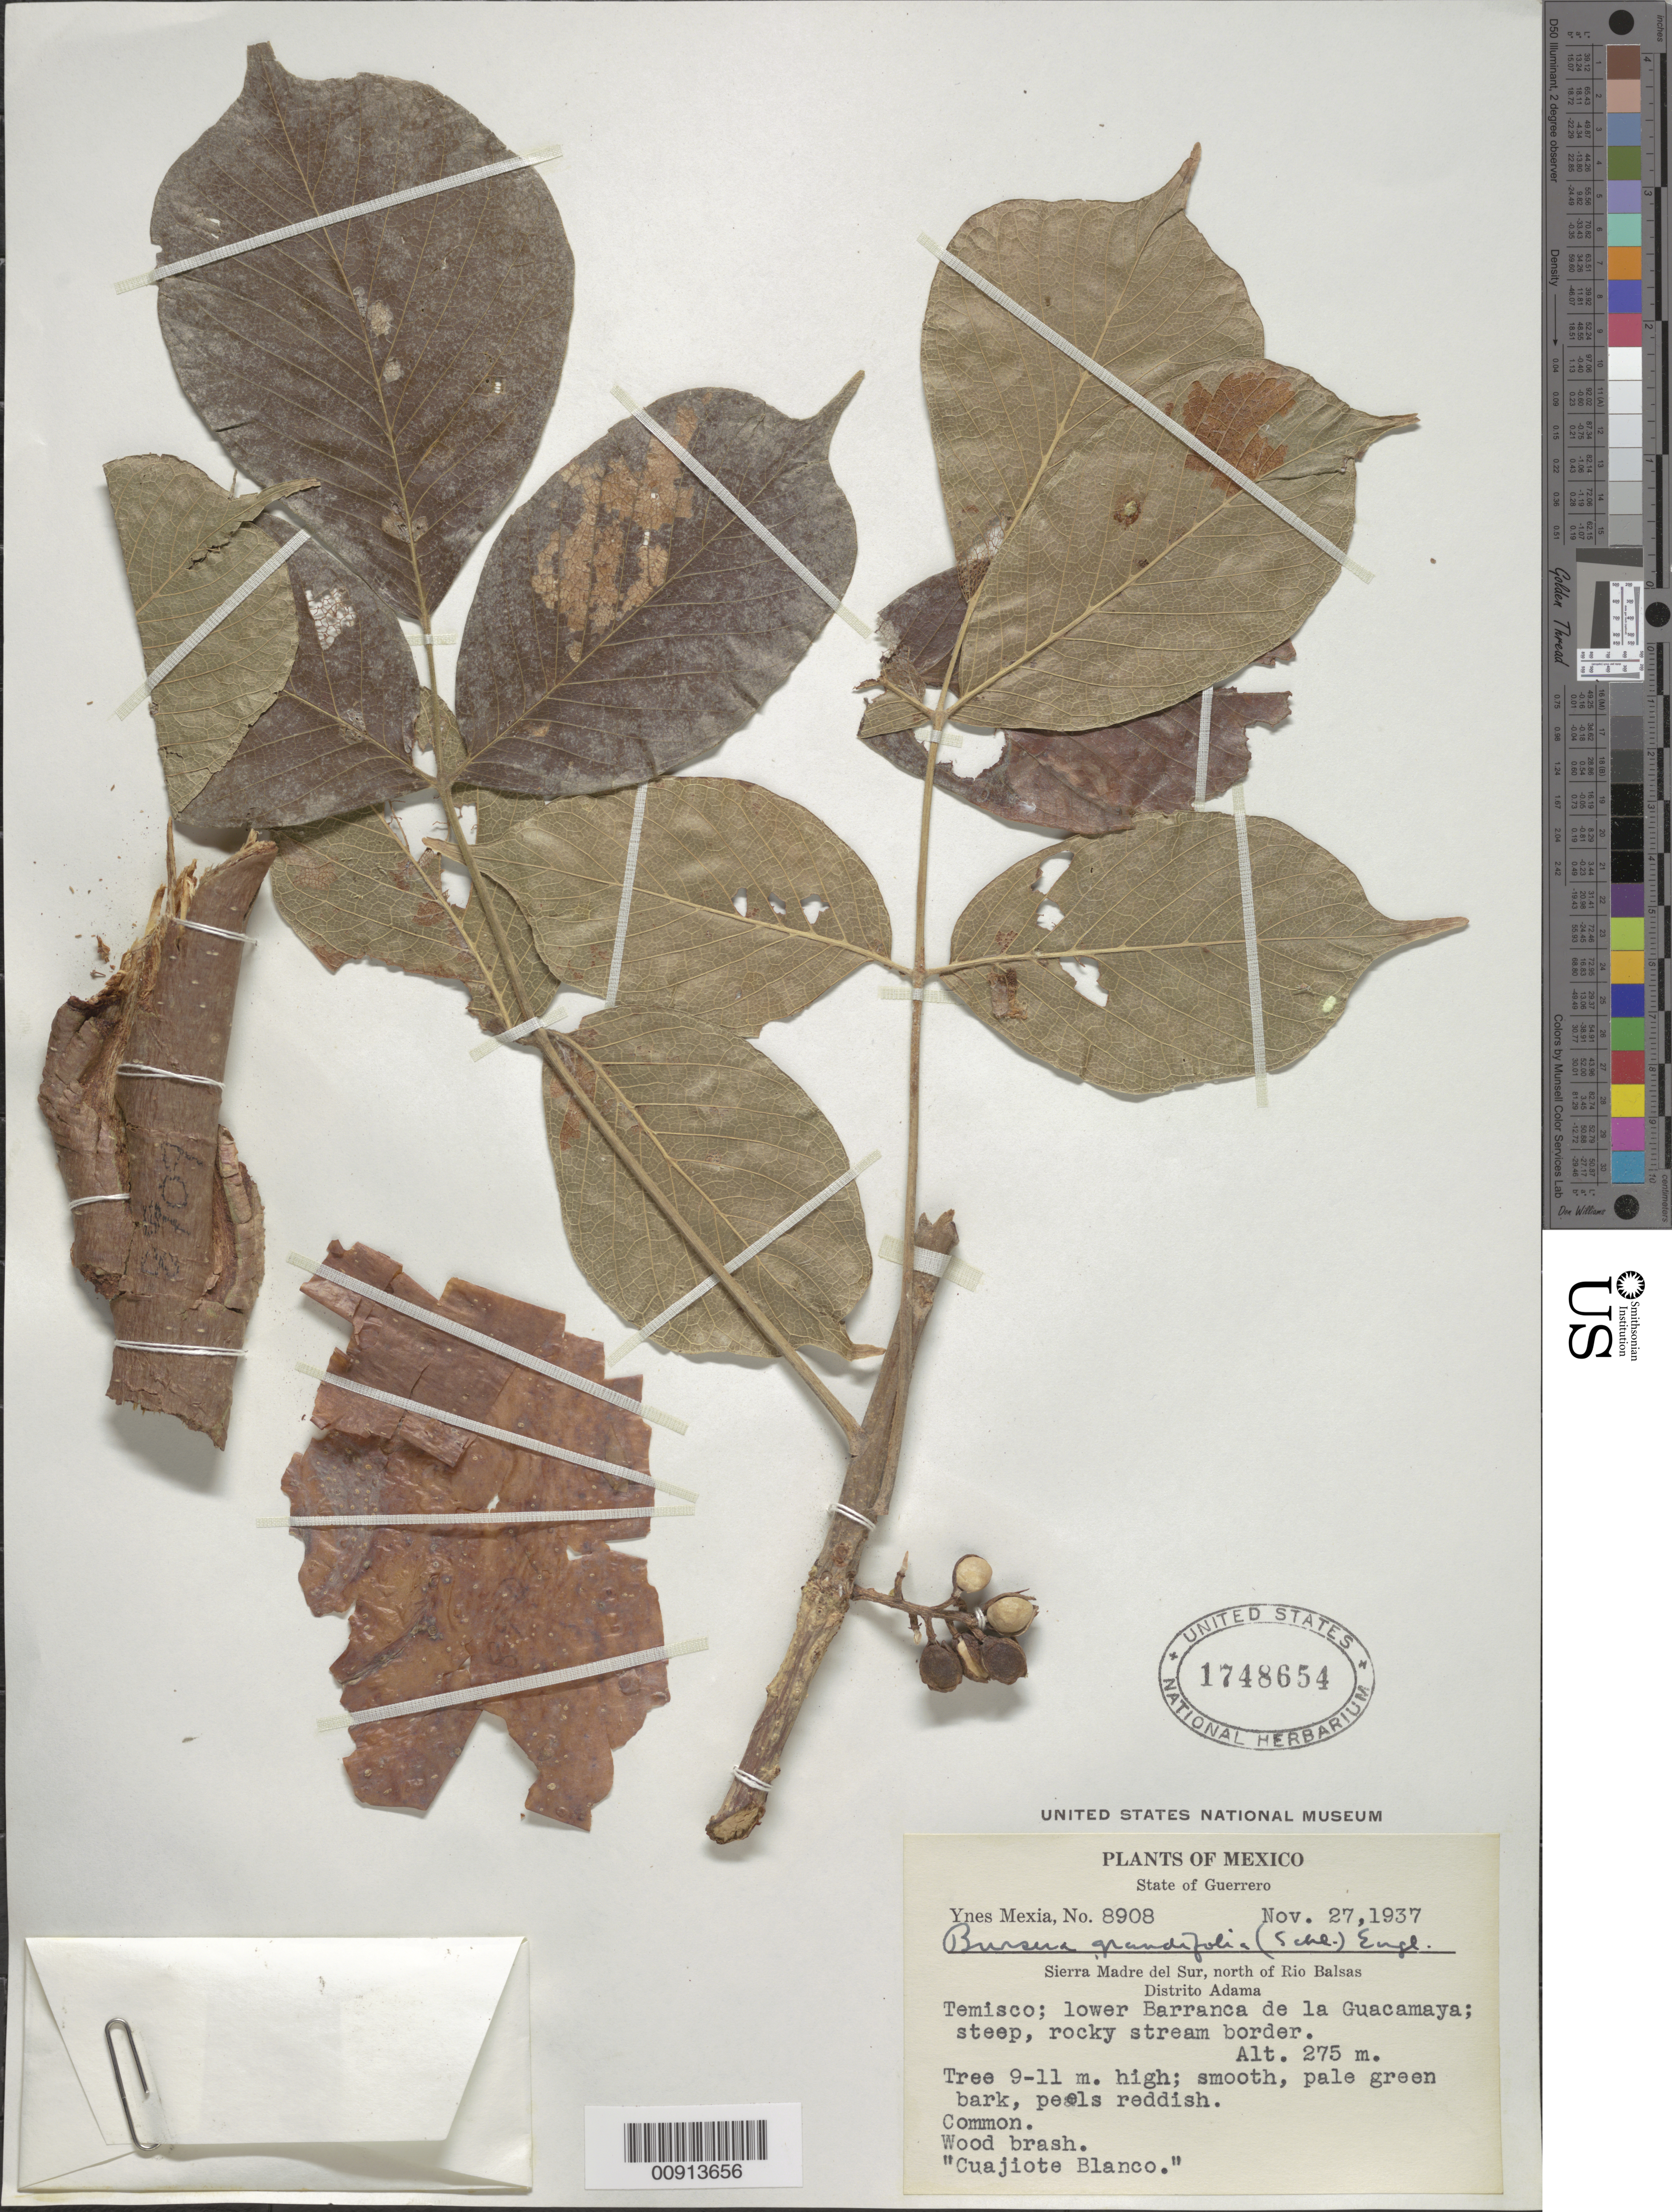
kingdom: Plantae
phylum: Tracheophyta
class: Magnoliopsida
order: Sapindales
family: Burseraceae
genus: Bursera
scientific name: Bursera grandifolia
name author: (Schltdl.) Engl.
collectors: Y. Mexia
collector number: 8908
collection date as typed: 27 Nov 1937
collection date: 1937-11-27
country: Mexico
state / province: Guerrero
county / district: Adama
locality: Temisco; lower Barranca de la Guacamaya. Sierra Madre del Sur, north of Río Balsas, Distrito Adama, Guerrero.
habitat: Steep, rocky stream border. Wood brush.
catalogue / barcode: US 1748654